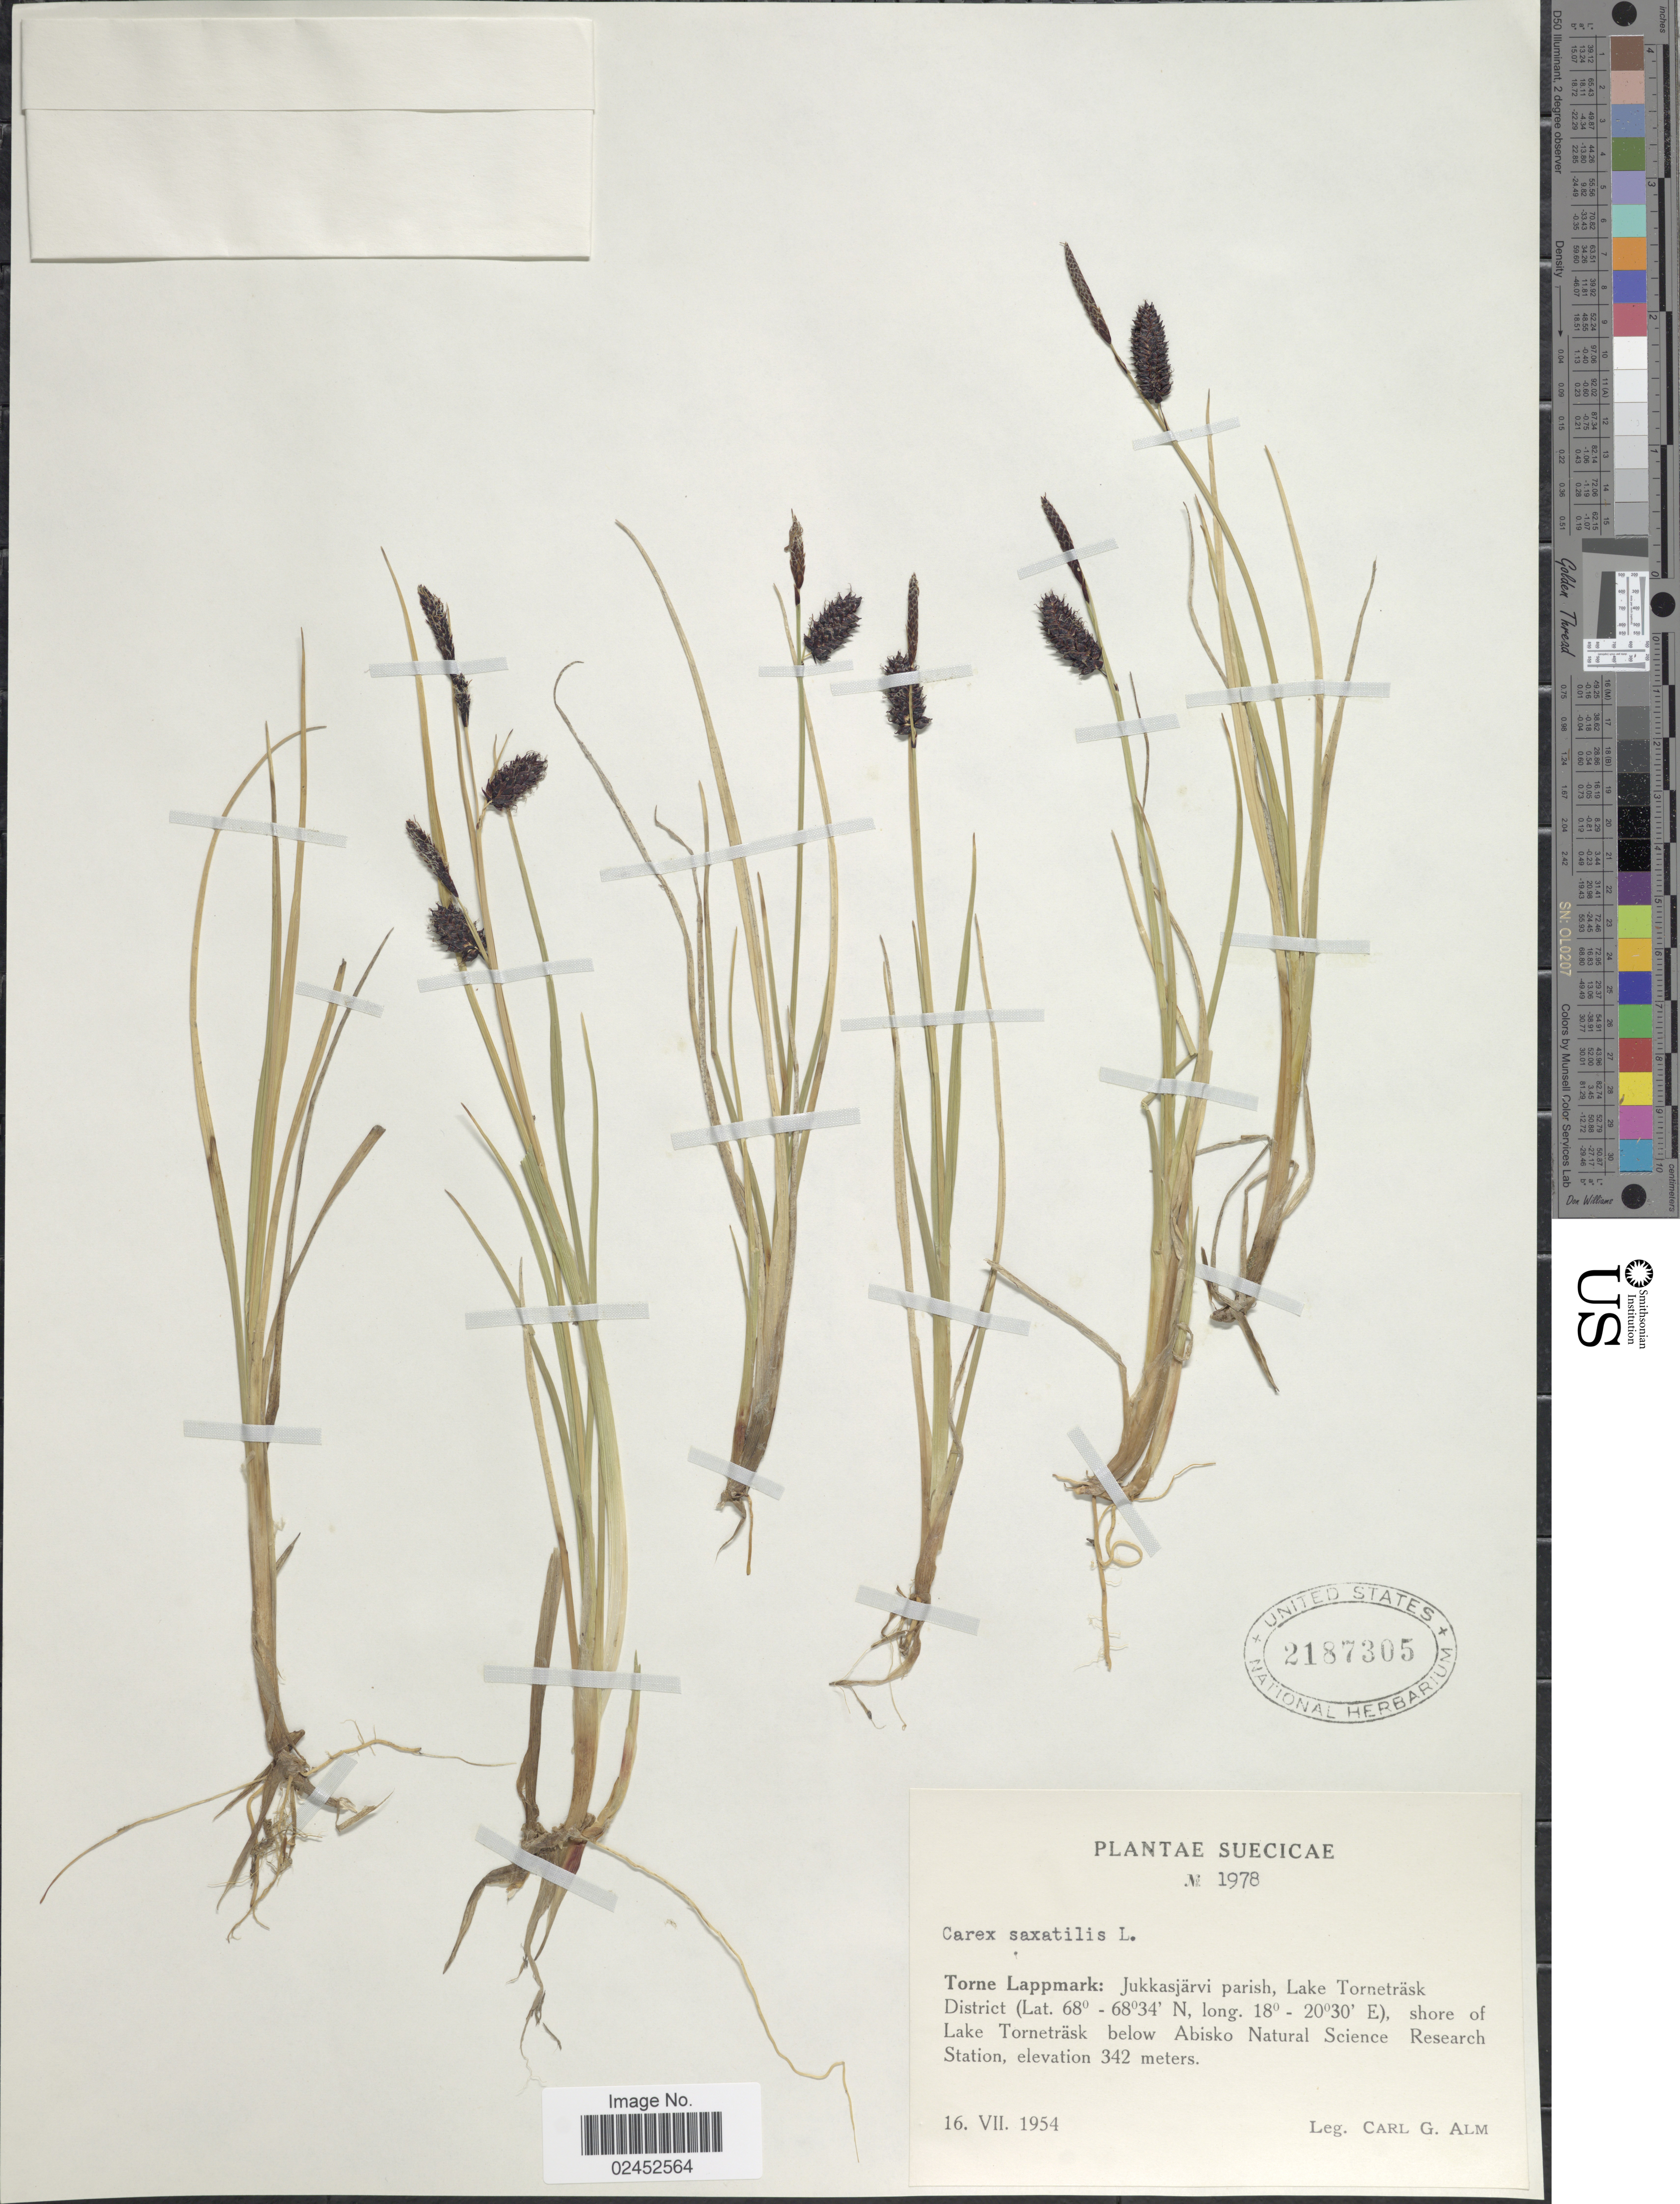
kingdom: Plantae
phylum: Tracheophyta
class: Liliopsida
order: Poales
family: Cyperaceae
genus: Carex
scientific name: Carex saxatilis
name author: L.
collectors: C. G. Alm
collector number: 1978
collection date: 1954-07-16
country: Sweden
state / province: Norrbotten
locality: Suecicae, Torne Lappmark: Jukkasjarvi parish, Lake Tornetrask District, shore of Lake Tornetrask below Abisko Natural Science Research Station.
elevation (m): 342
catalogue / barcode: US 2187305